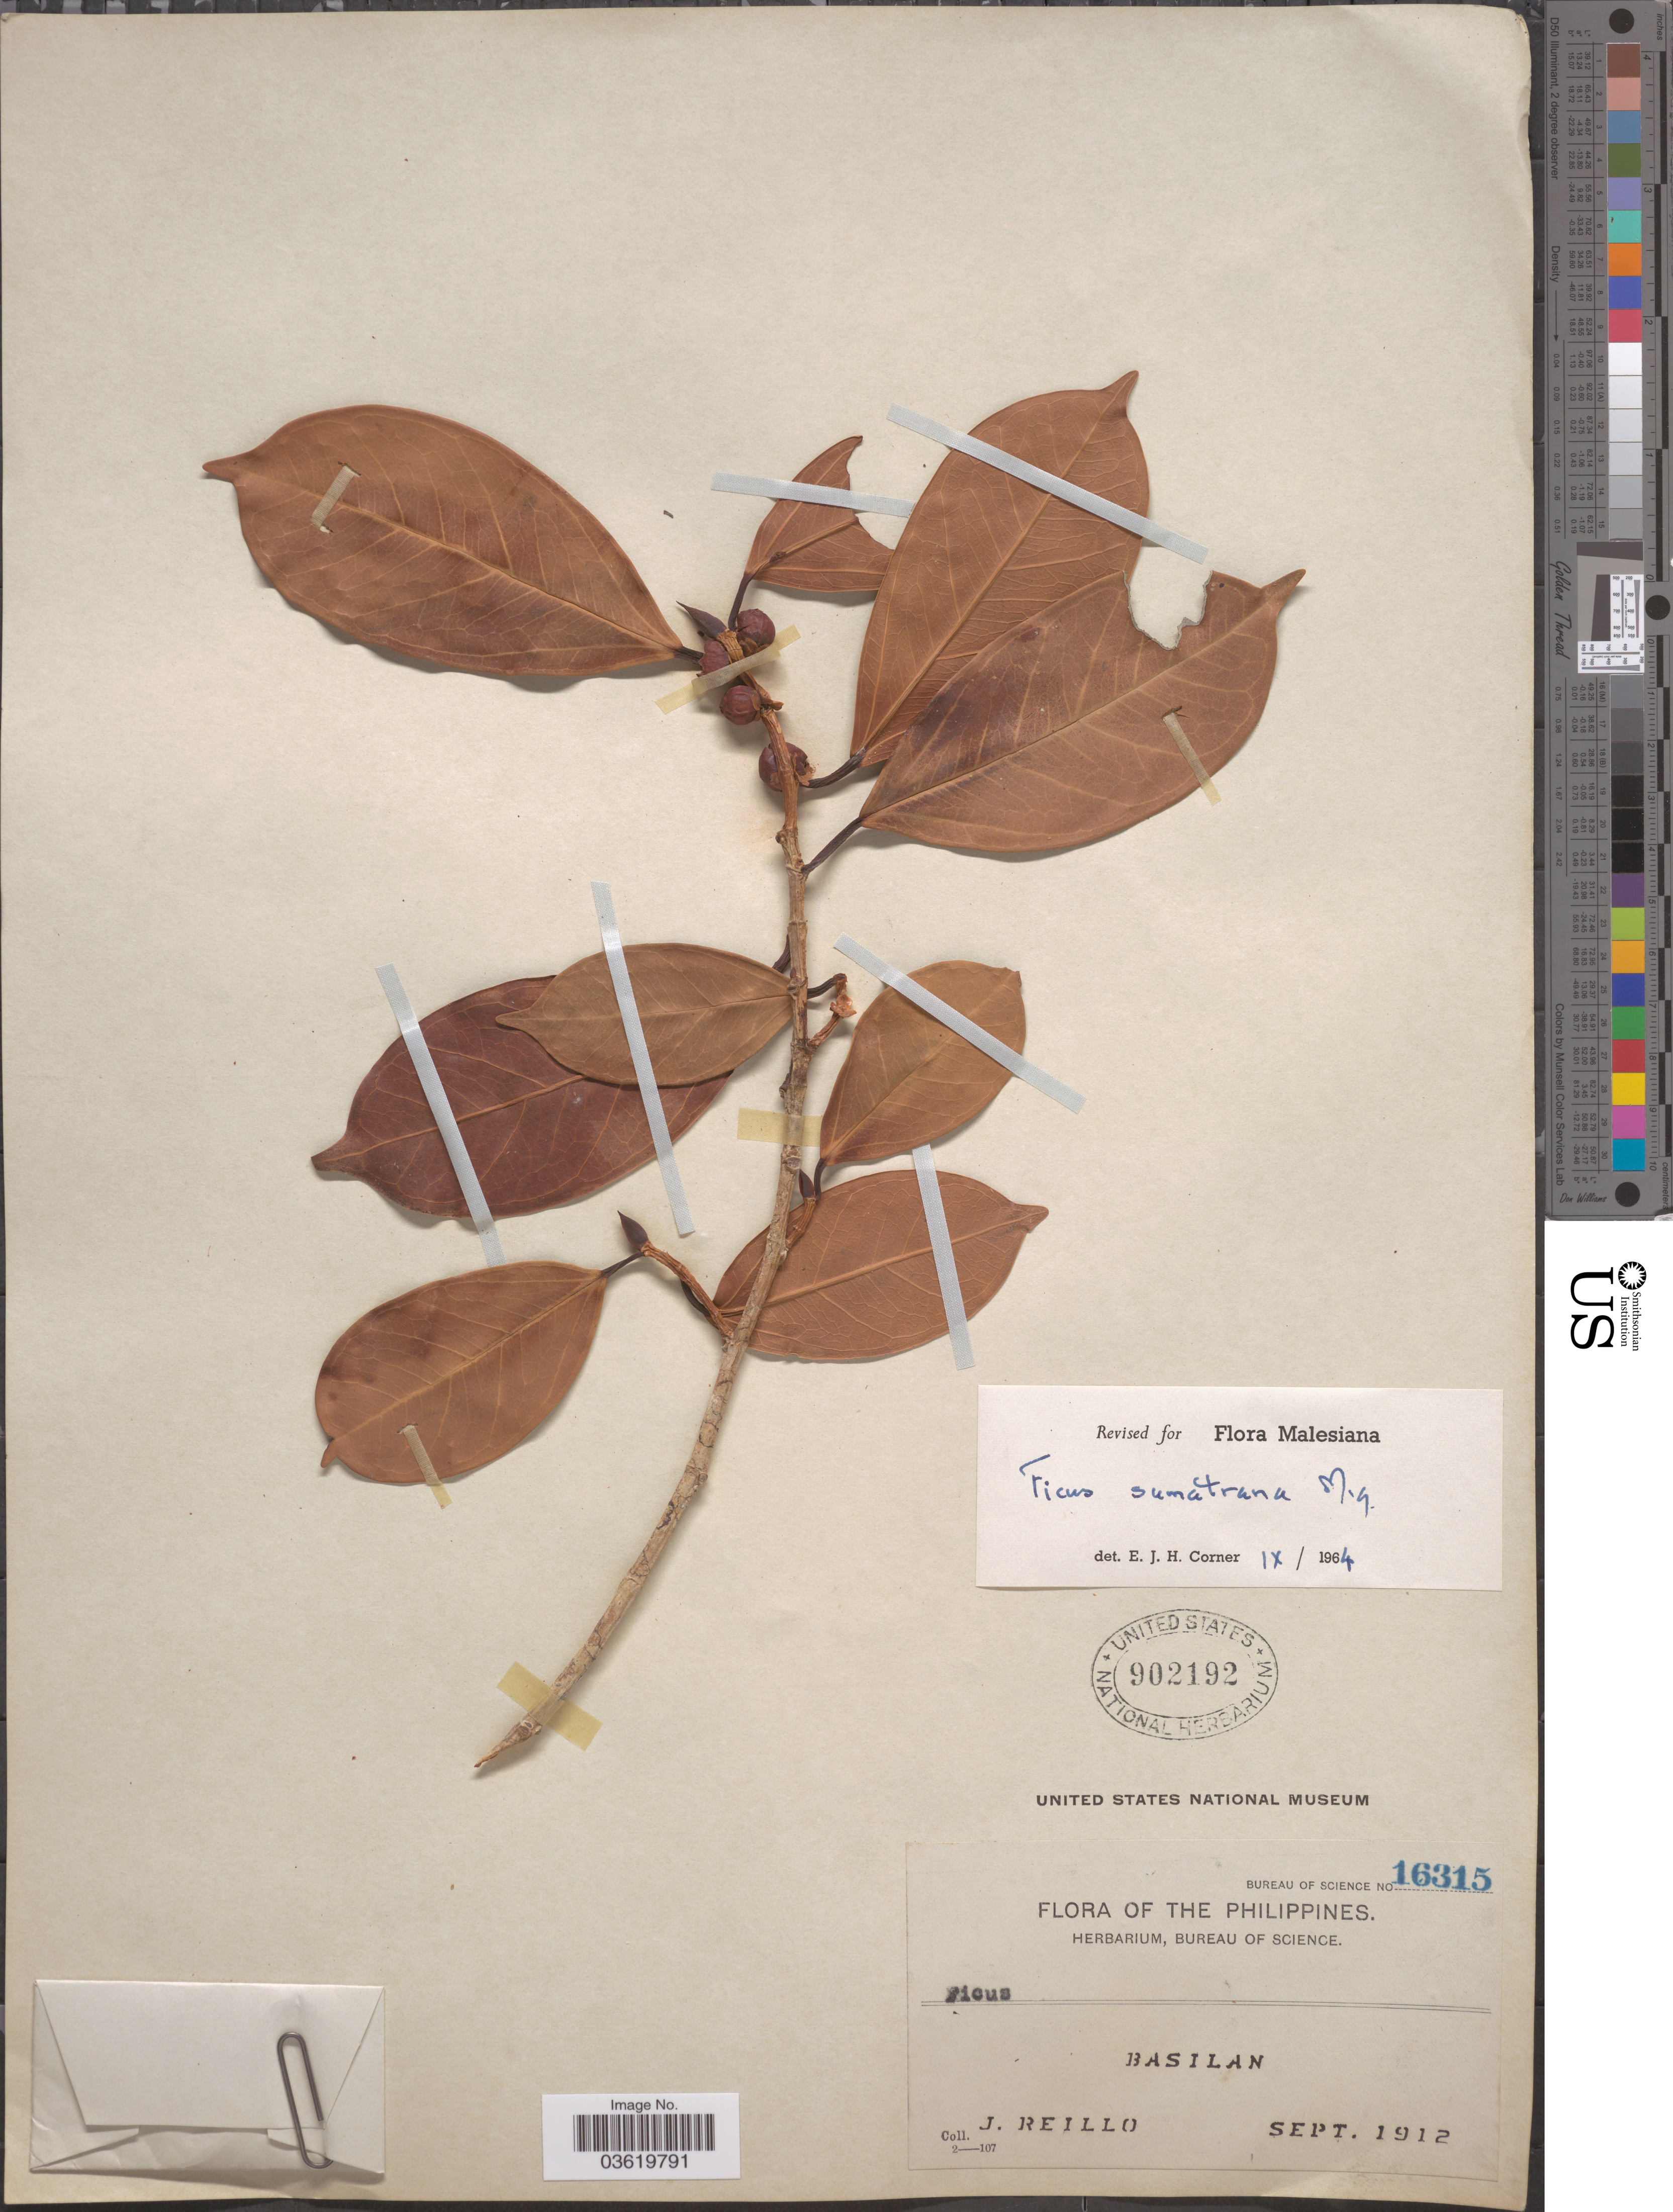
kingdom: Plantae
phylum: Tracheophyta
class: Magnoliopsida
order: Rosales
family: Moraceae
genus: Ficus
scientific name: Ficus sumatrana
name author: Miq.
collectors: J. Reillo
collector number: Bureau of Science 16315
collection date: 1912-09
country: Philippines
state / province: Muslim Mindanao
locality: Basilan.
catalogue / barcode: US 902192